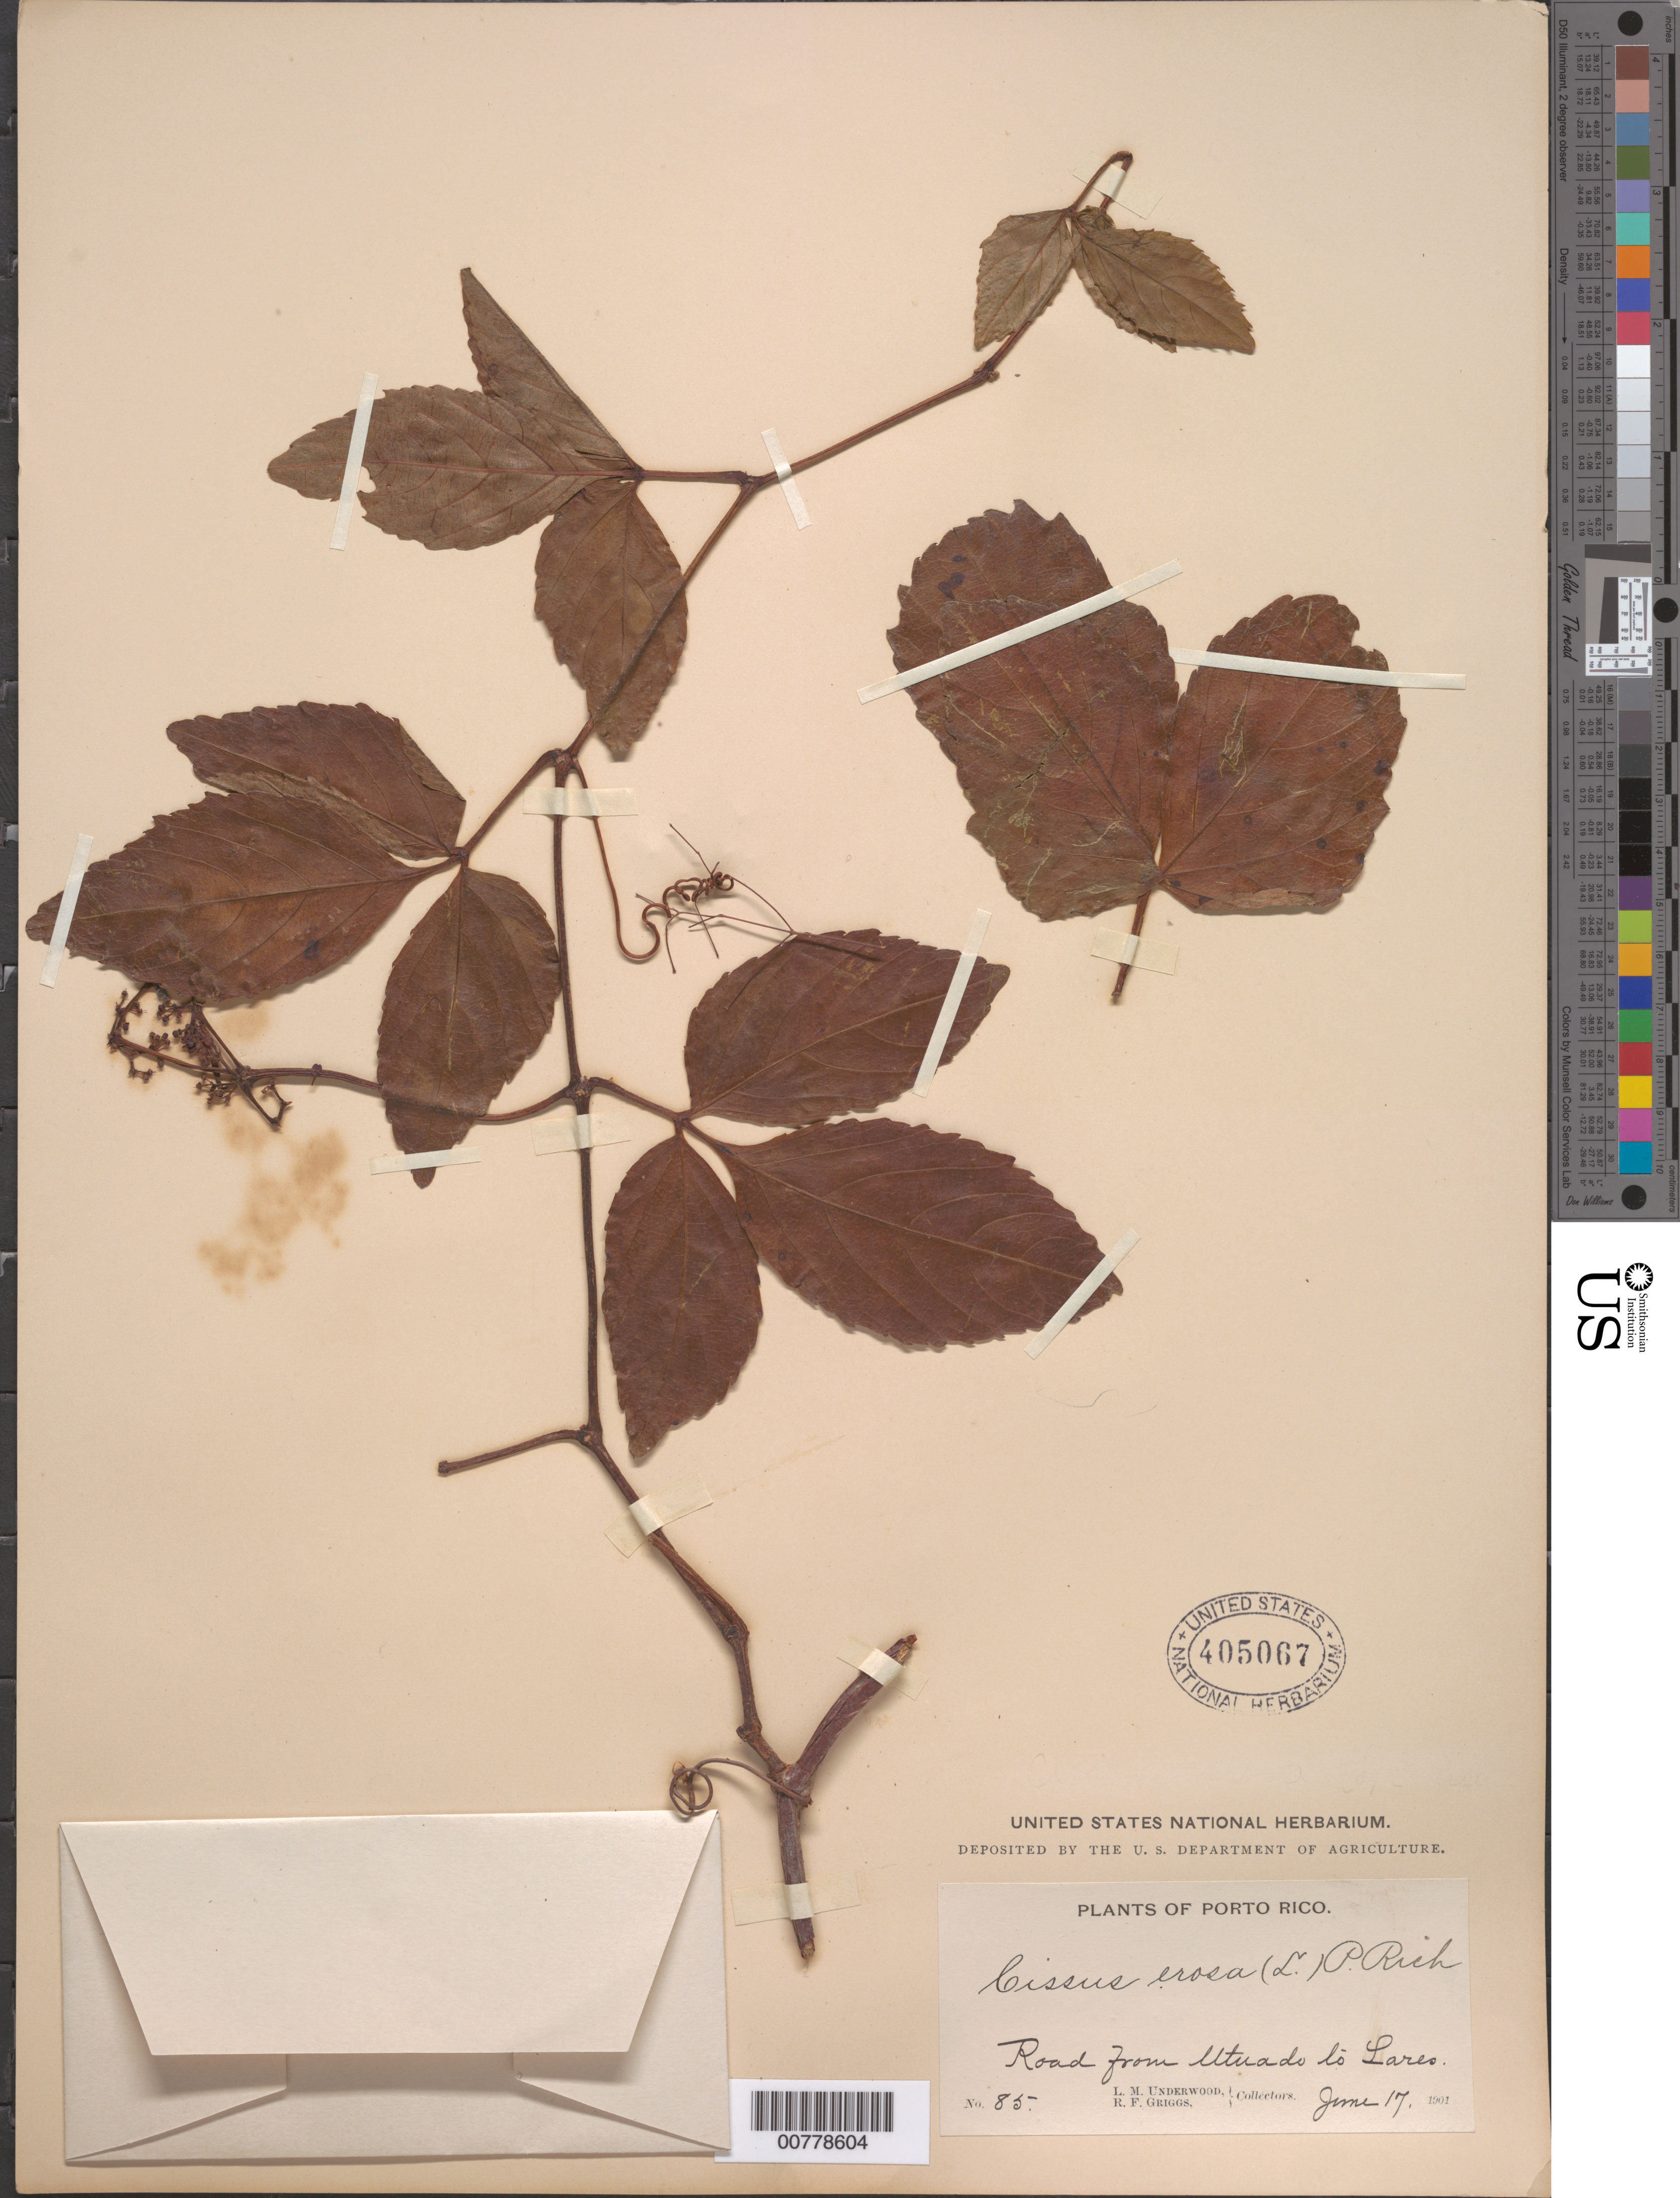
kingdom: Plantae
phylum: Tracheophyta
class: Magnoliopsida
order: Vitales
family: Vitaceae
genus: Cissus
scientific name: Cissus erosa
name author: Rich.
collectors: L. M. Underwood & R. F. Griggs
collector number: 85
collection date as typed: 17 Jun 1901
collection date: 1901-06-17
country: Puerto Rico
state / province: Utuado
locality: road from Utuado to Lares.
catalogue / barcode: US 405067